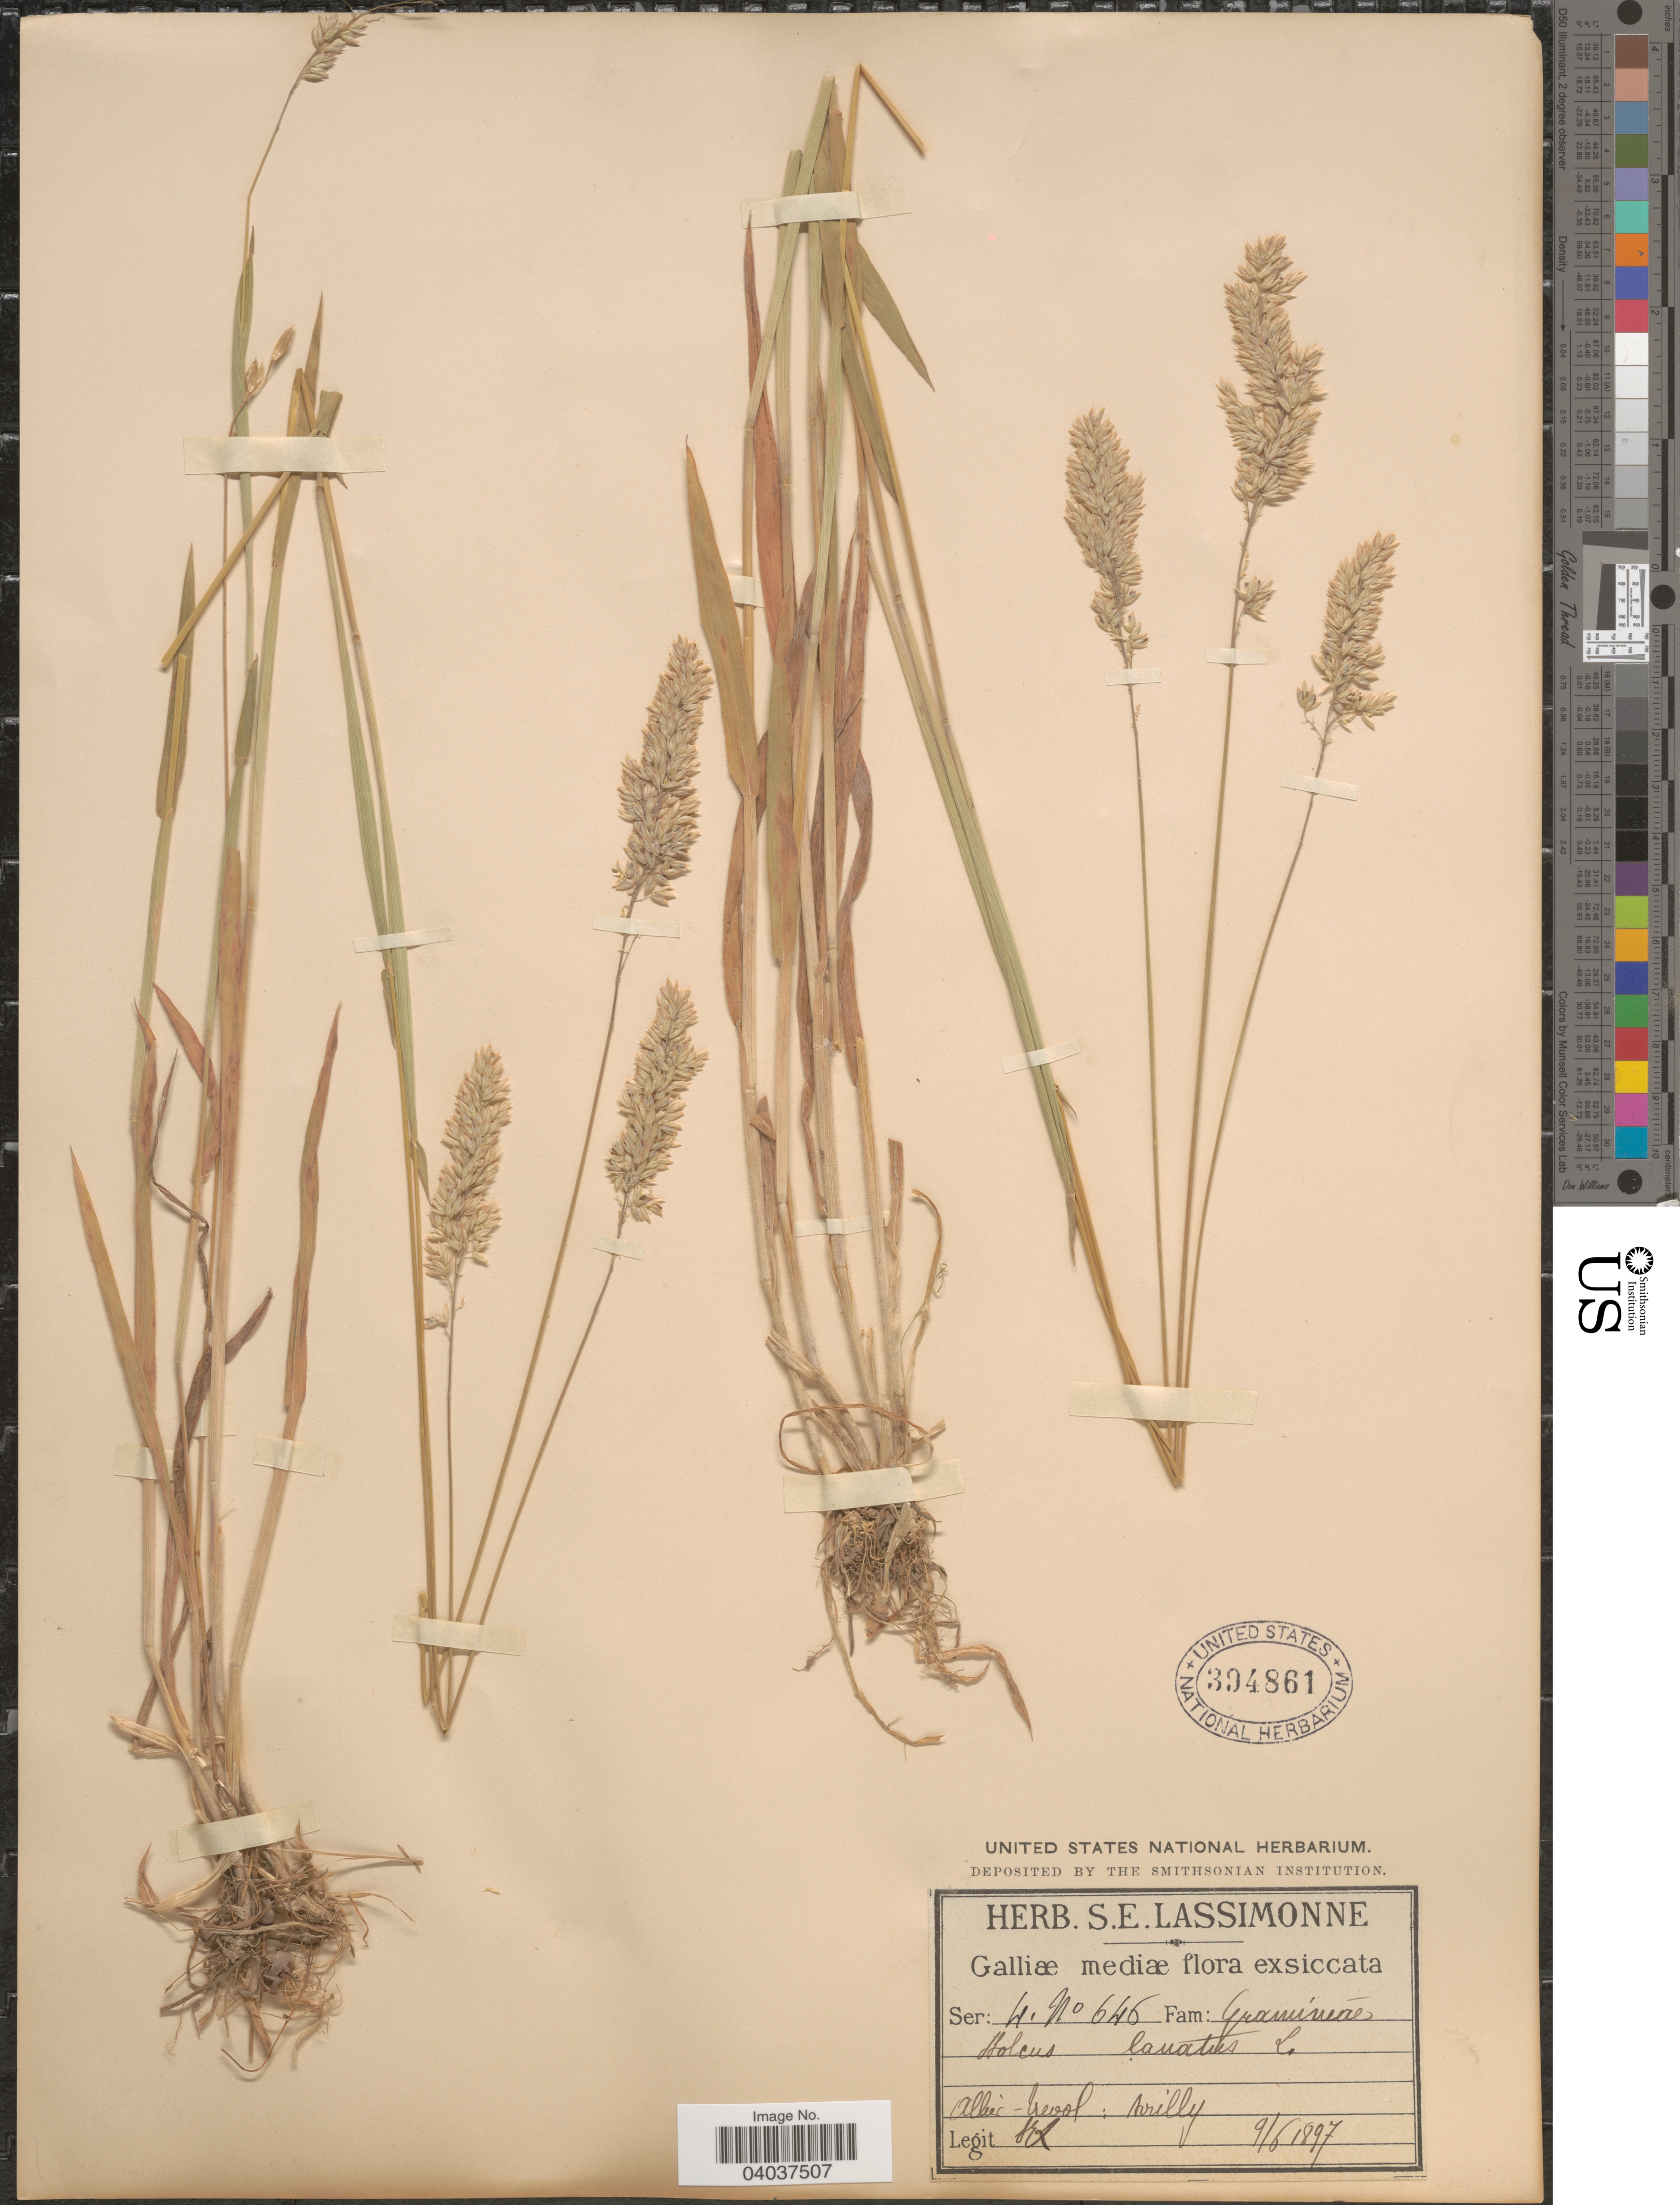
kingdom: Plantae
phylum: Tracheophyta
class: Liliopsida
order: Poales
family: Poaceae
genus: Holcus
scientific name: Holcus mollis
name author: L.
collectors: S. Lassimonne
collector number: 646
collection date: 1897-06-09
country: France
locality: Galliæ mediæ. Allier-Trevol: Avrilly.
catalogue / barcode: US 394861